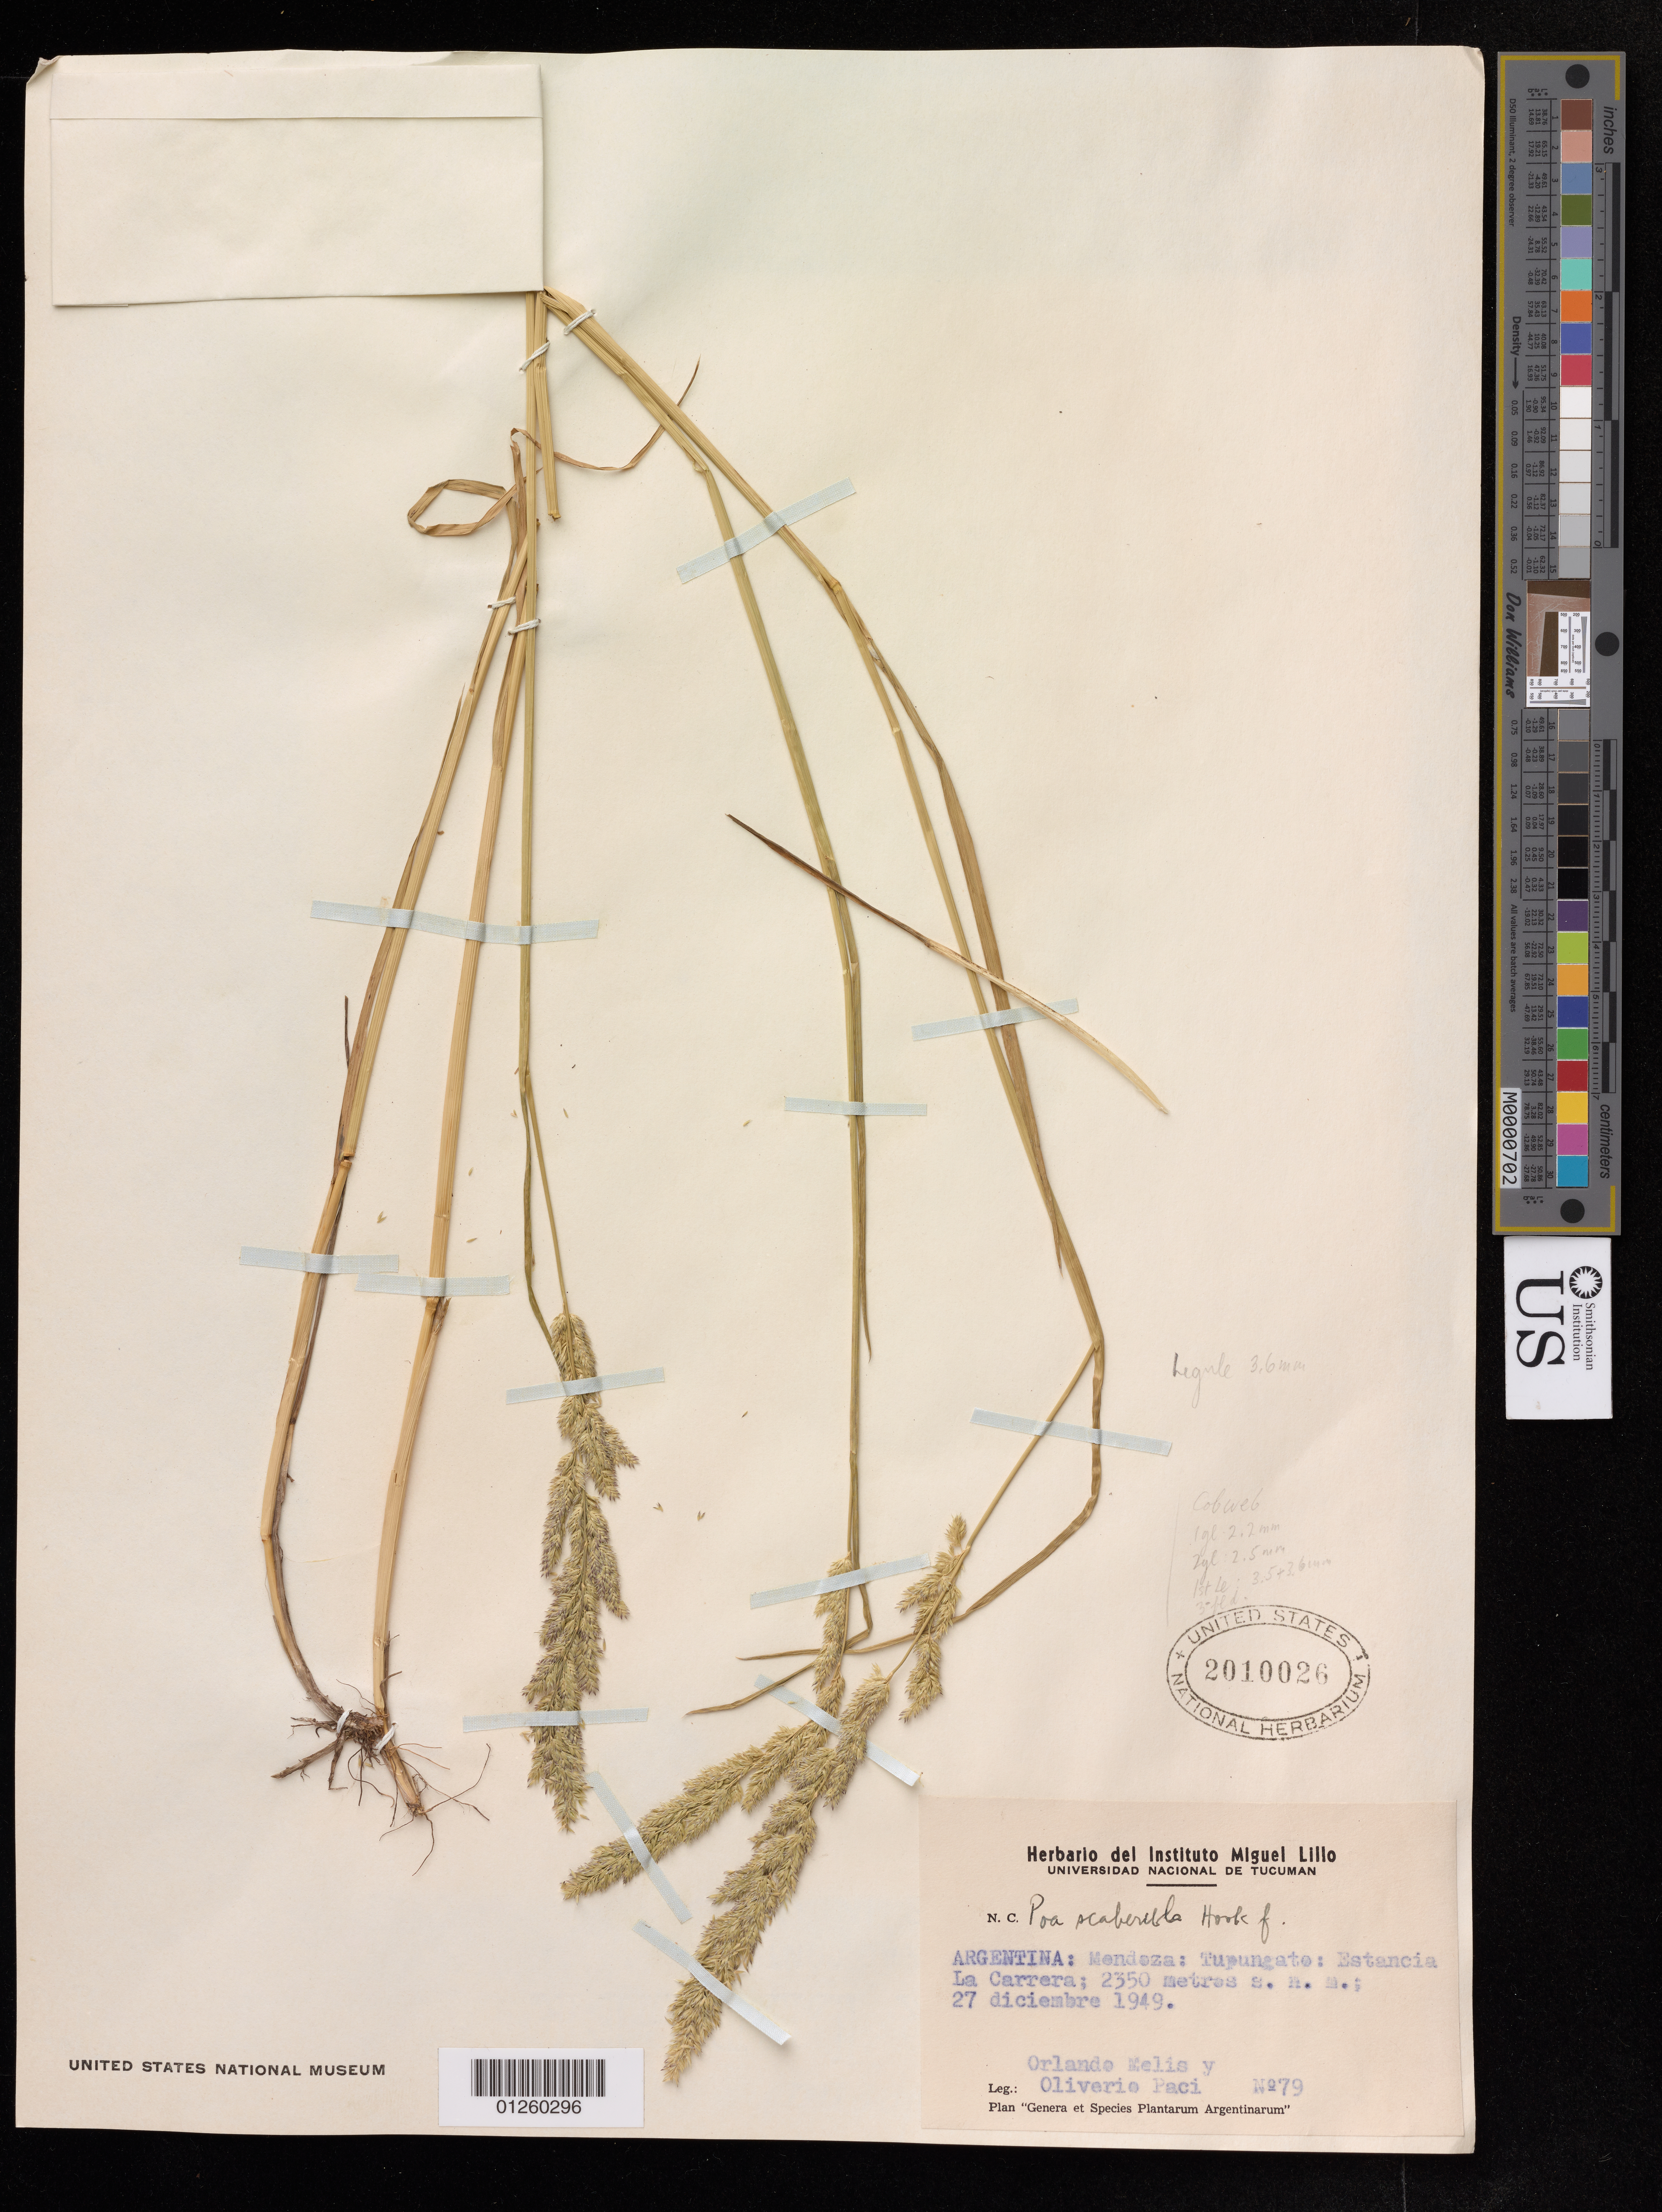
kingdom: Plantae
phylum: Tracheophyta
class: Liliopsida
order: Poales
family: Poaceae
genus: Poa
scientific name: Poa scaberula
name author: Hook. f.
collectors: O. Melis & O. Paci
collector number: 79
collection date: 1949-12-27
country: Argentina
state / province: Mendoza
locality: Tupungato: Estancia la Carrera.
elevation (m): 2300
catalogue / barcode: US 2010026